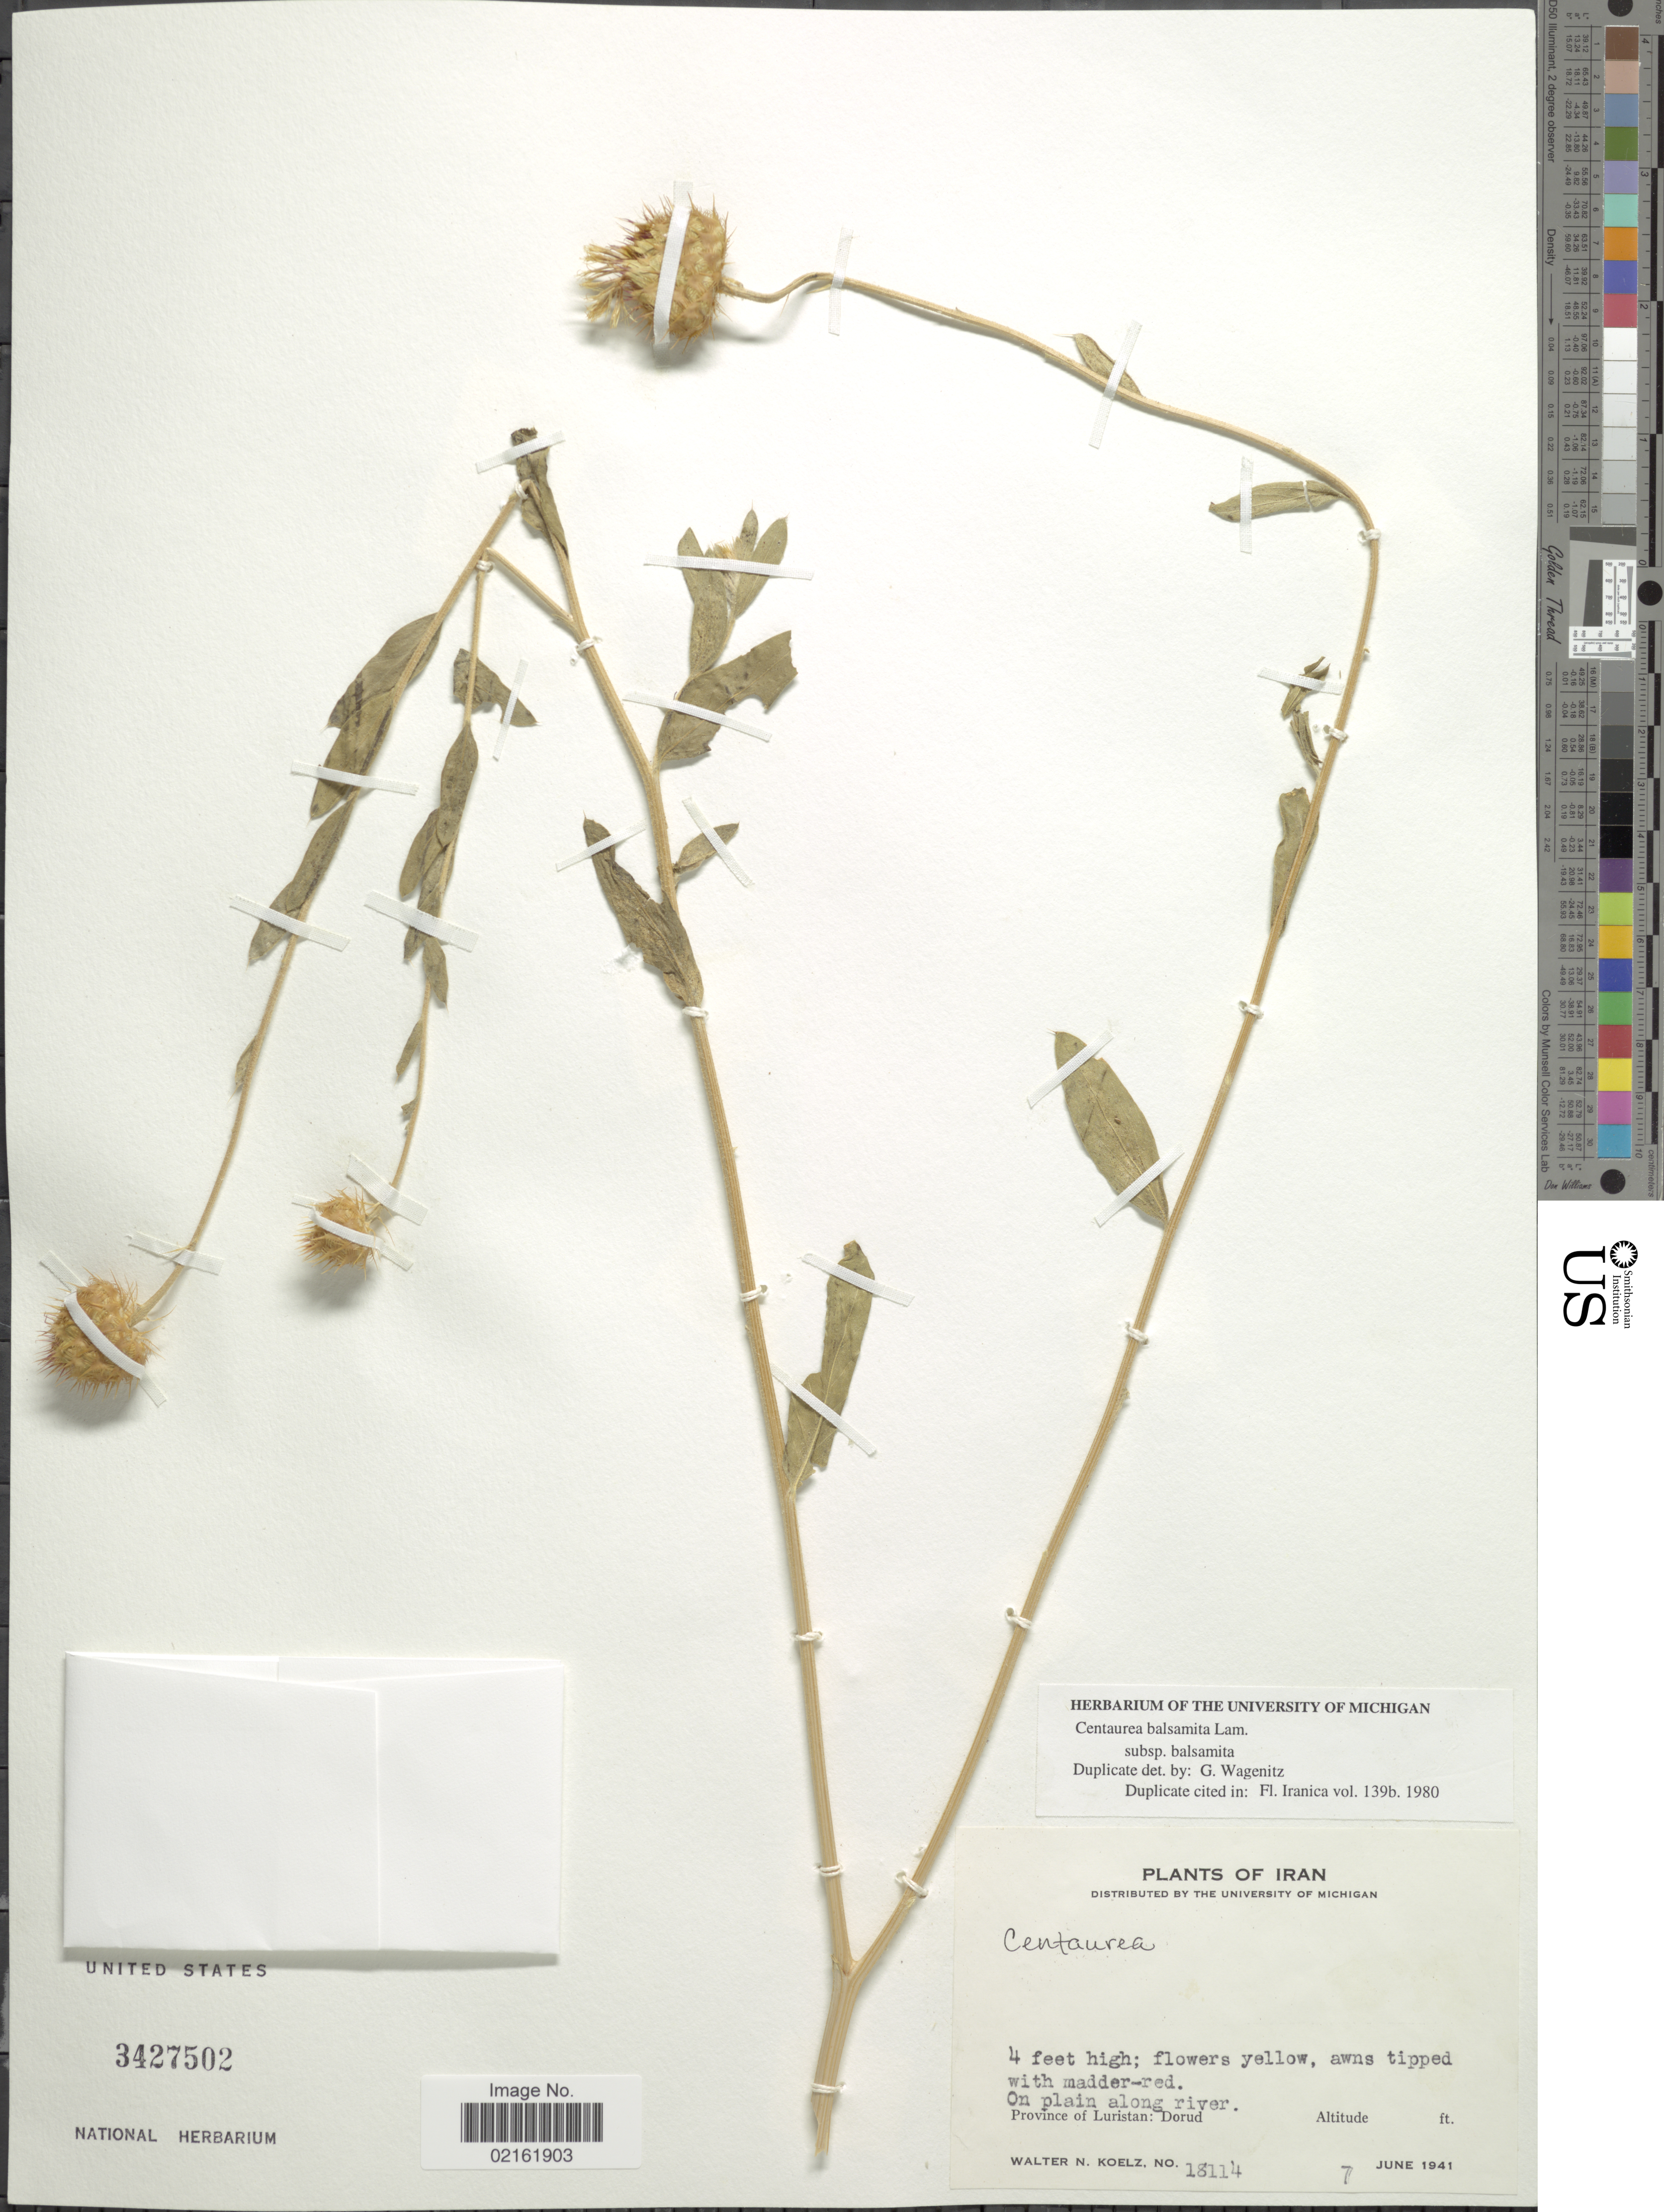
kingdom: Plantae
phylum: Tracheophyta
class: Magnoliopsida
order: Asterales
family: Asteraceae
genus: Stizolophus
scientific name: Stizolophus balsamita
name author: (Lam.) Cass. & Takht.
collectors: W. N. Koelz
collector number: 18114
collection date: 1941-06-07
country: Iran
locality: On plain along river, Province of Luristan: Dorud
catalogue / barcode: US 3427502